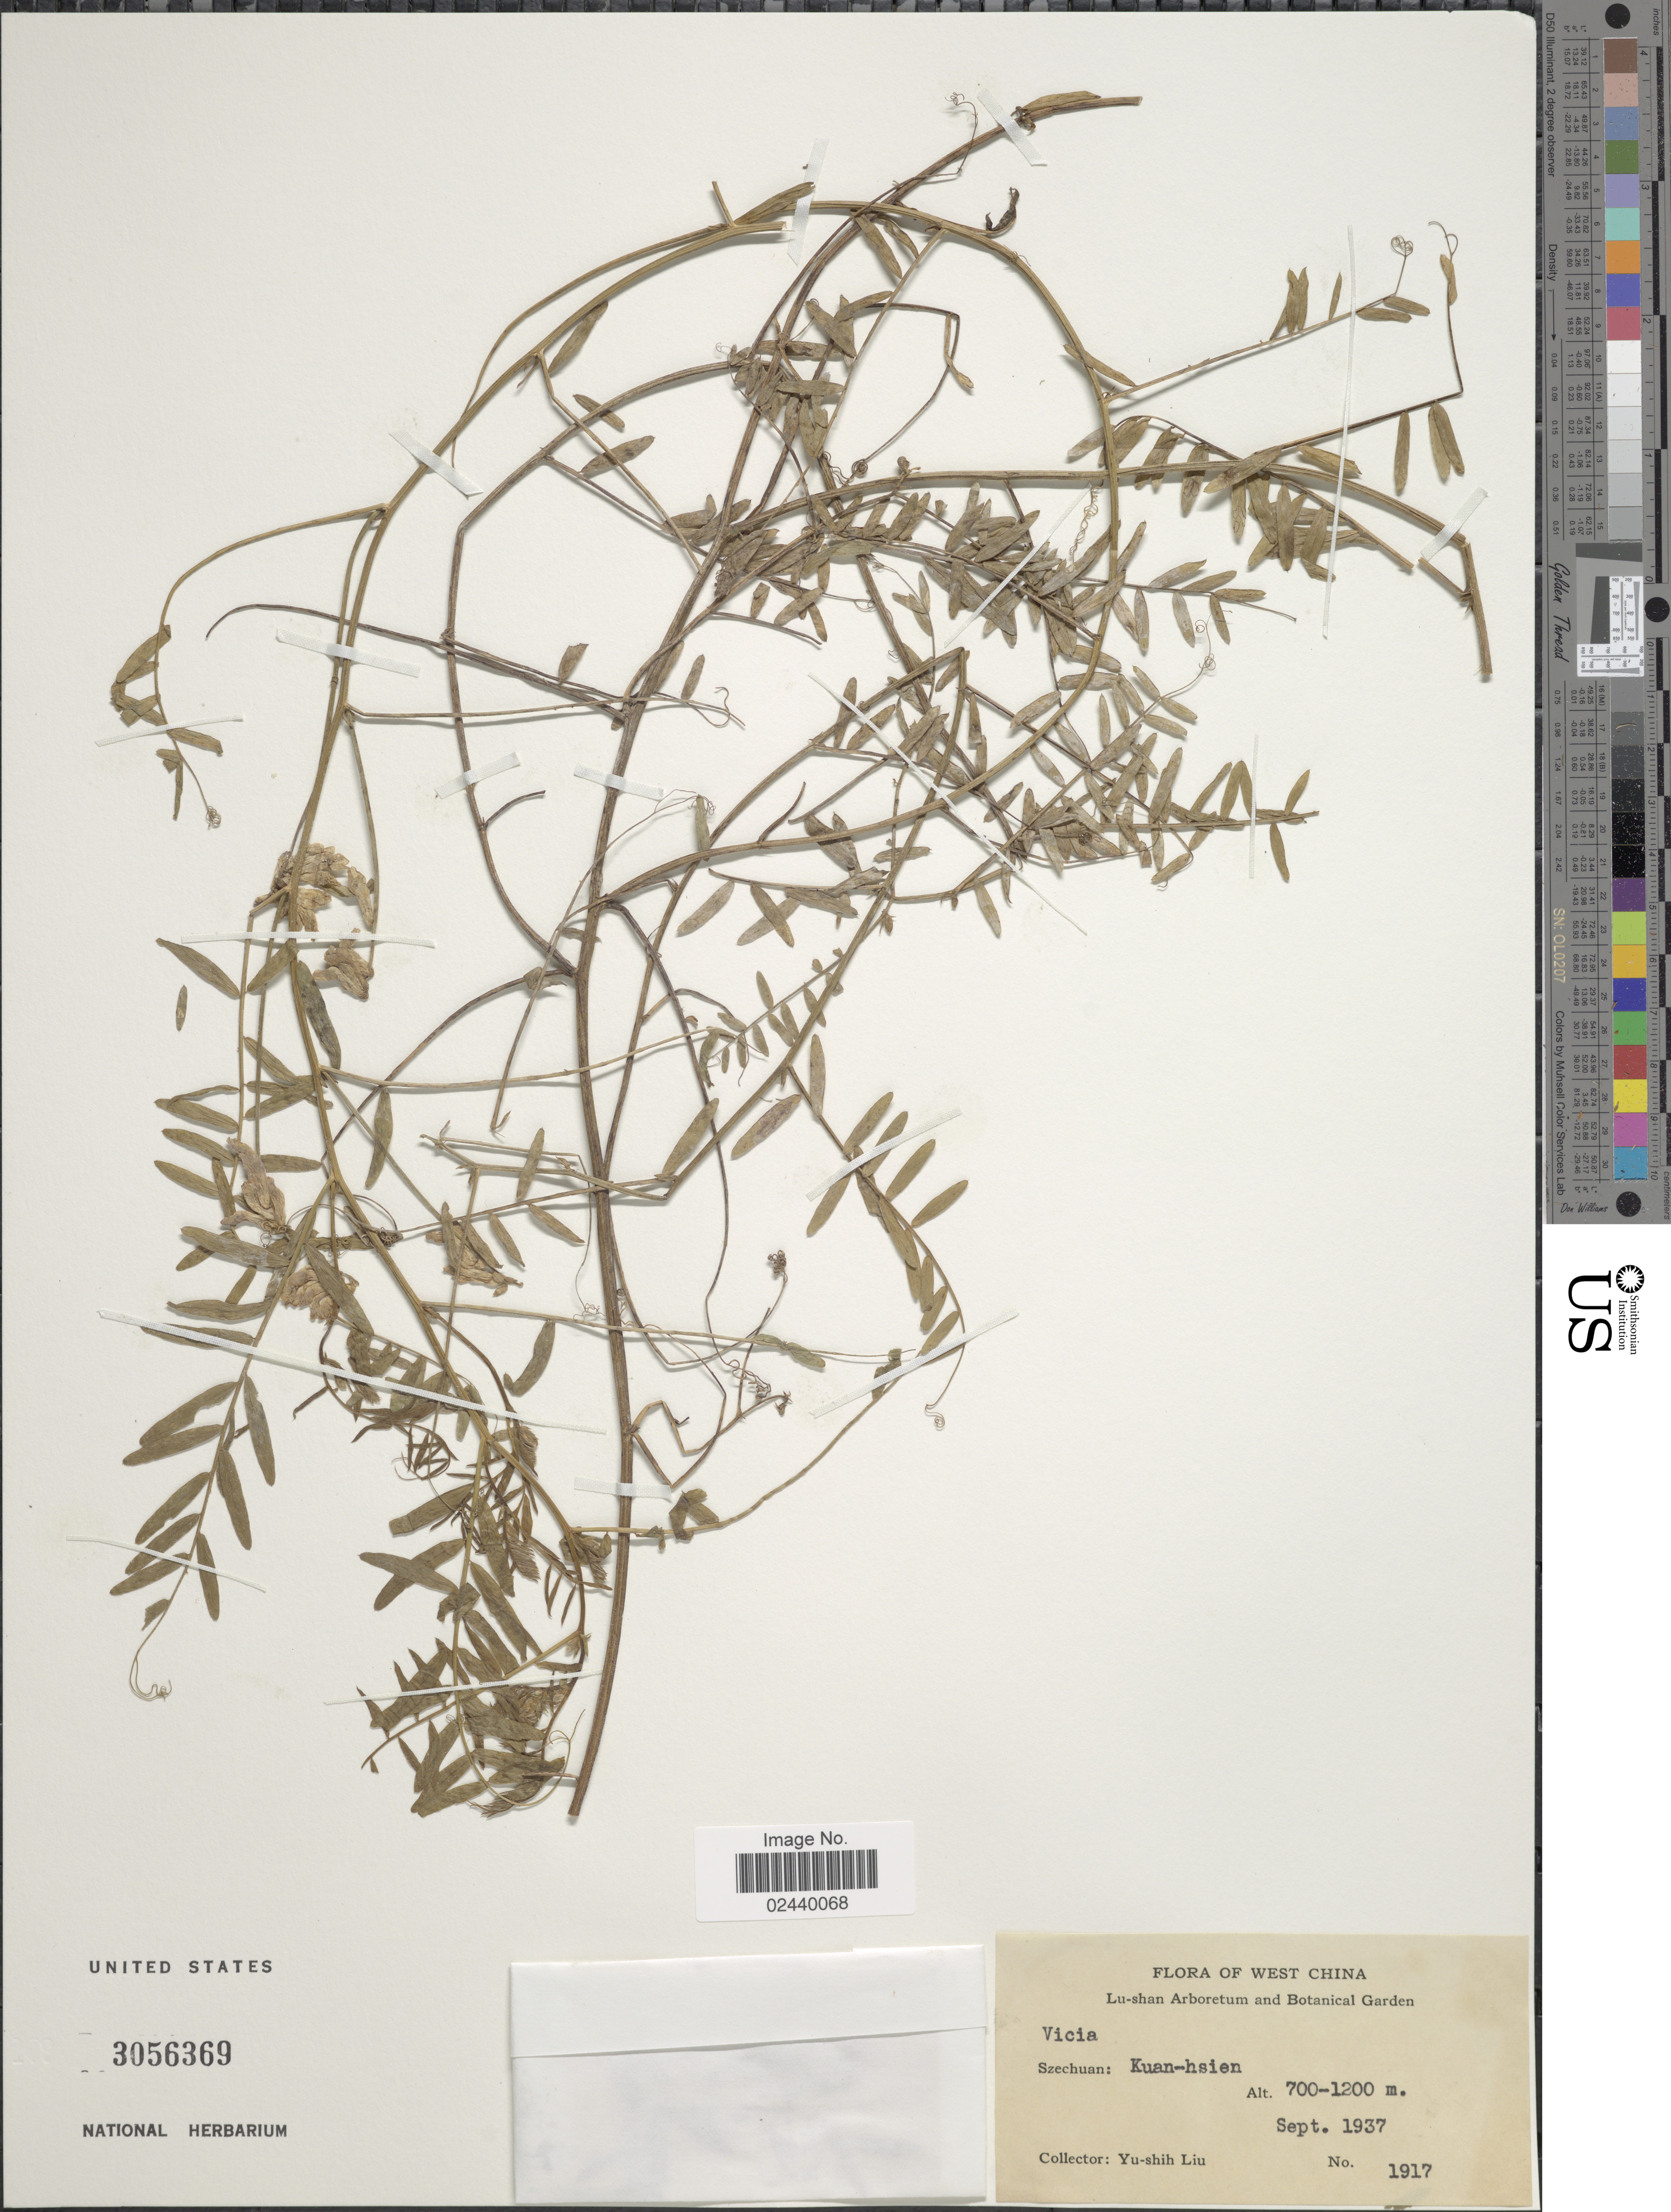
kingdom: Plantae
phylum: Tracheophyta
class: Magnoliopsida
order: Fabales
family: Fabaceae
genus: Vicia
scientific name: Vicia sp.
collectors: Y.-S. Liu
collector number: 1917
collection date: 1937-09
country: China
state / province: Sichuan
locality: West China, Szechuan: Kuan-hsien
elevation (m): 700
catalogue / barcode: US 3056369